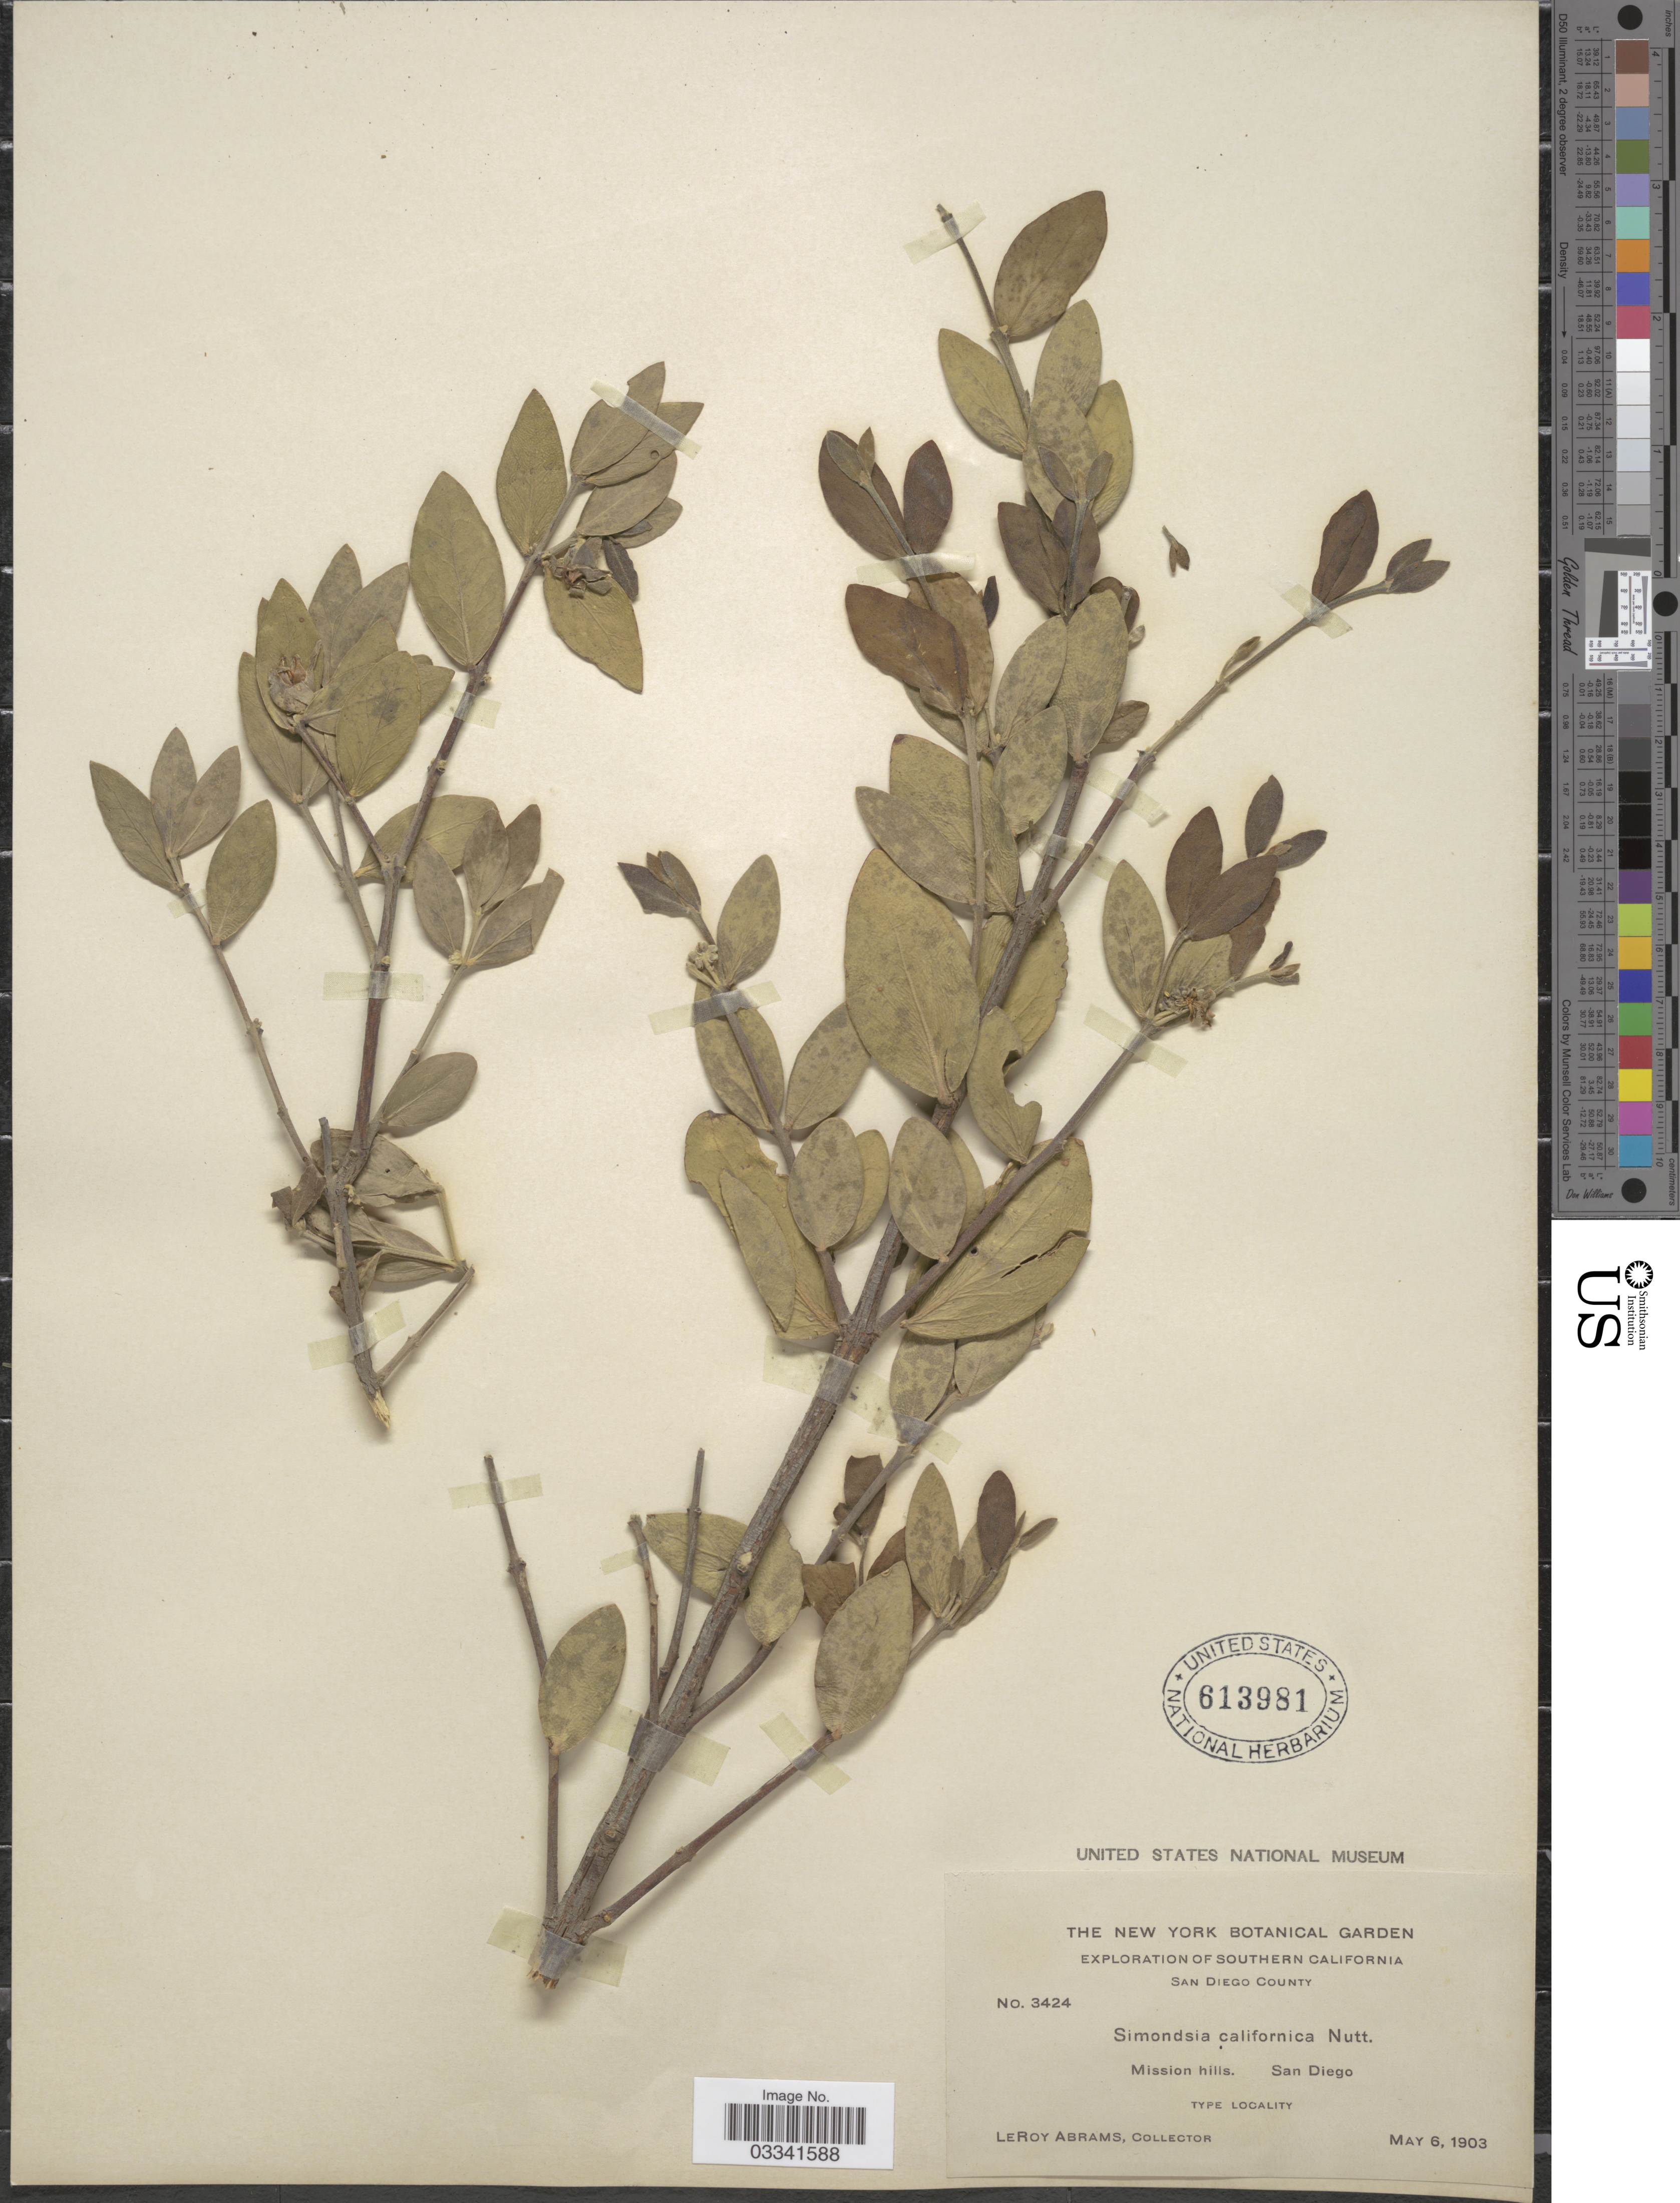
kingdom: Plantae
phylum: Tracheophyta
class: Magnoliopsida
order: Caryophyllales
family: Simmondsiaceae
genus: Simmondsia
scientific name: Simmondsia chinensis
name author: (Link) C.K. Schneid.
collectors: L. Abrams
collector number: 3424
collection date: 1903-05-06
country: United States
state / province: California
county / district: San Diego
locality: Southern California. San Diego County. Mission hills. San Diego.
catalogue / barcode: US 613981